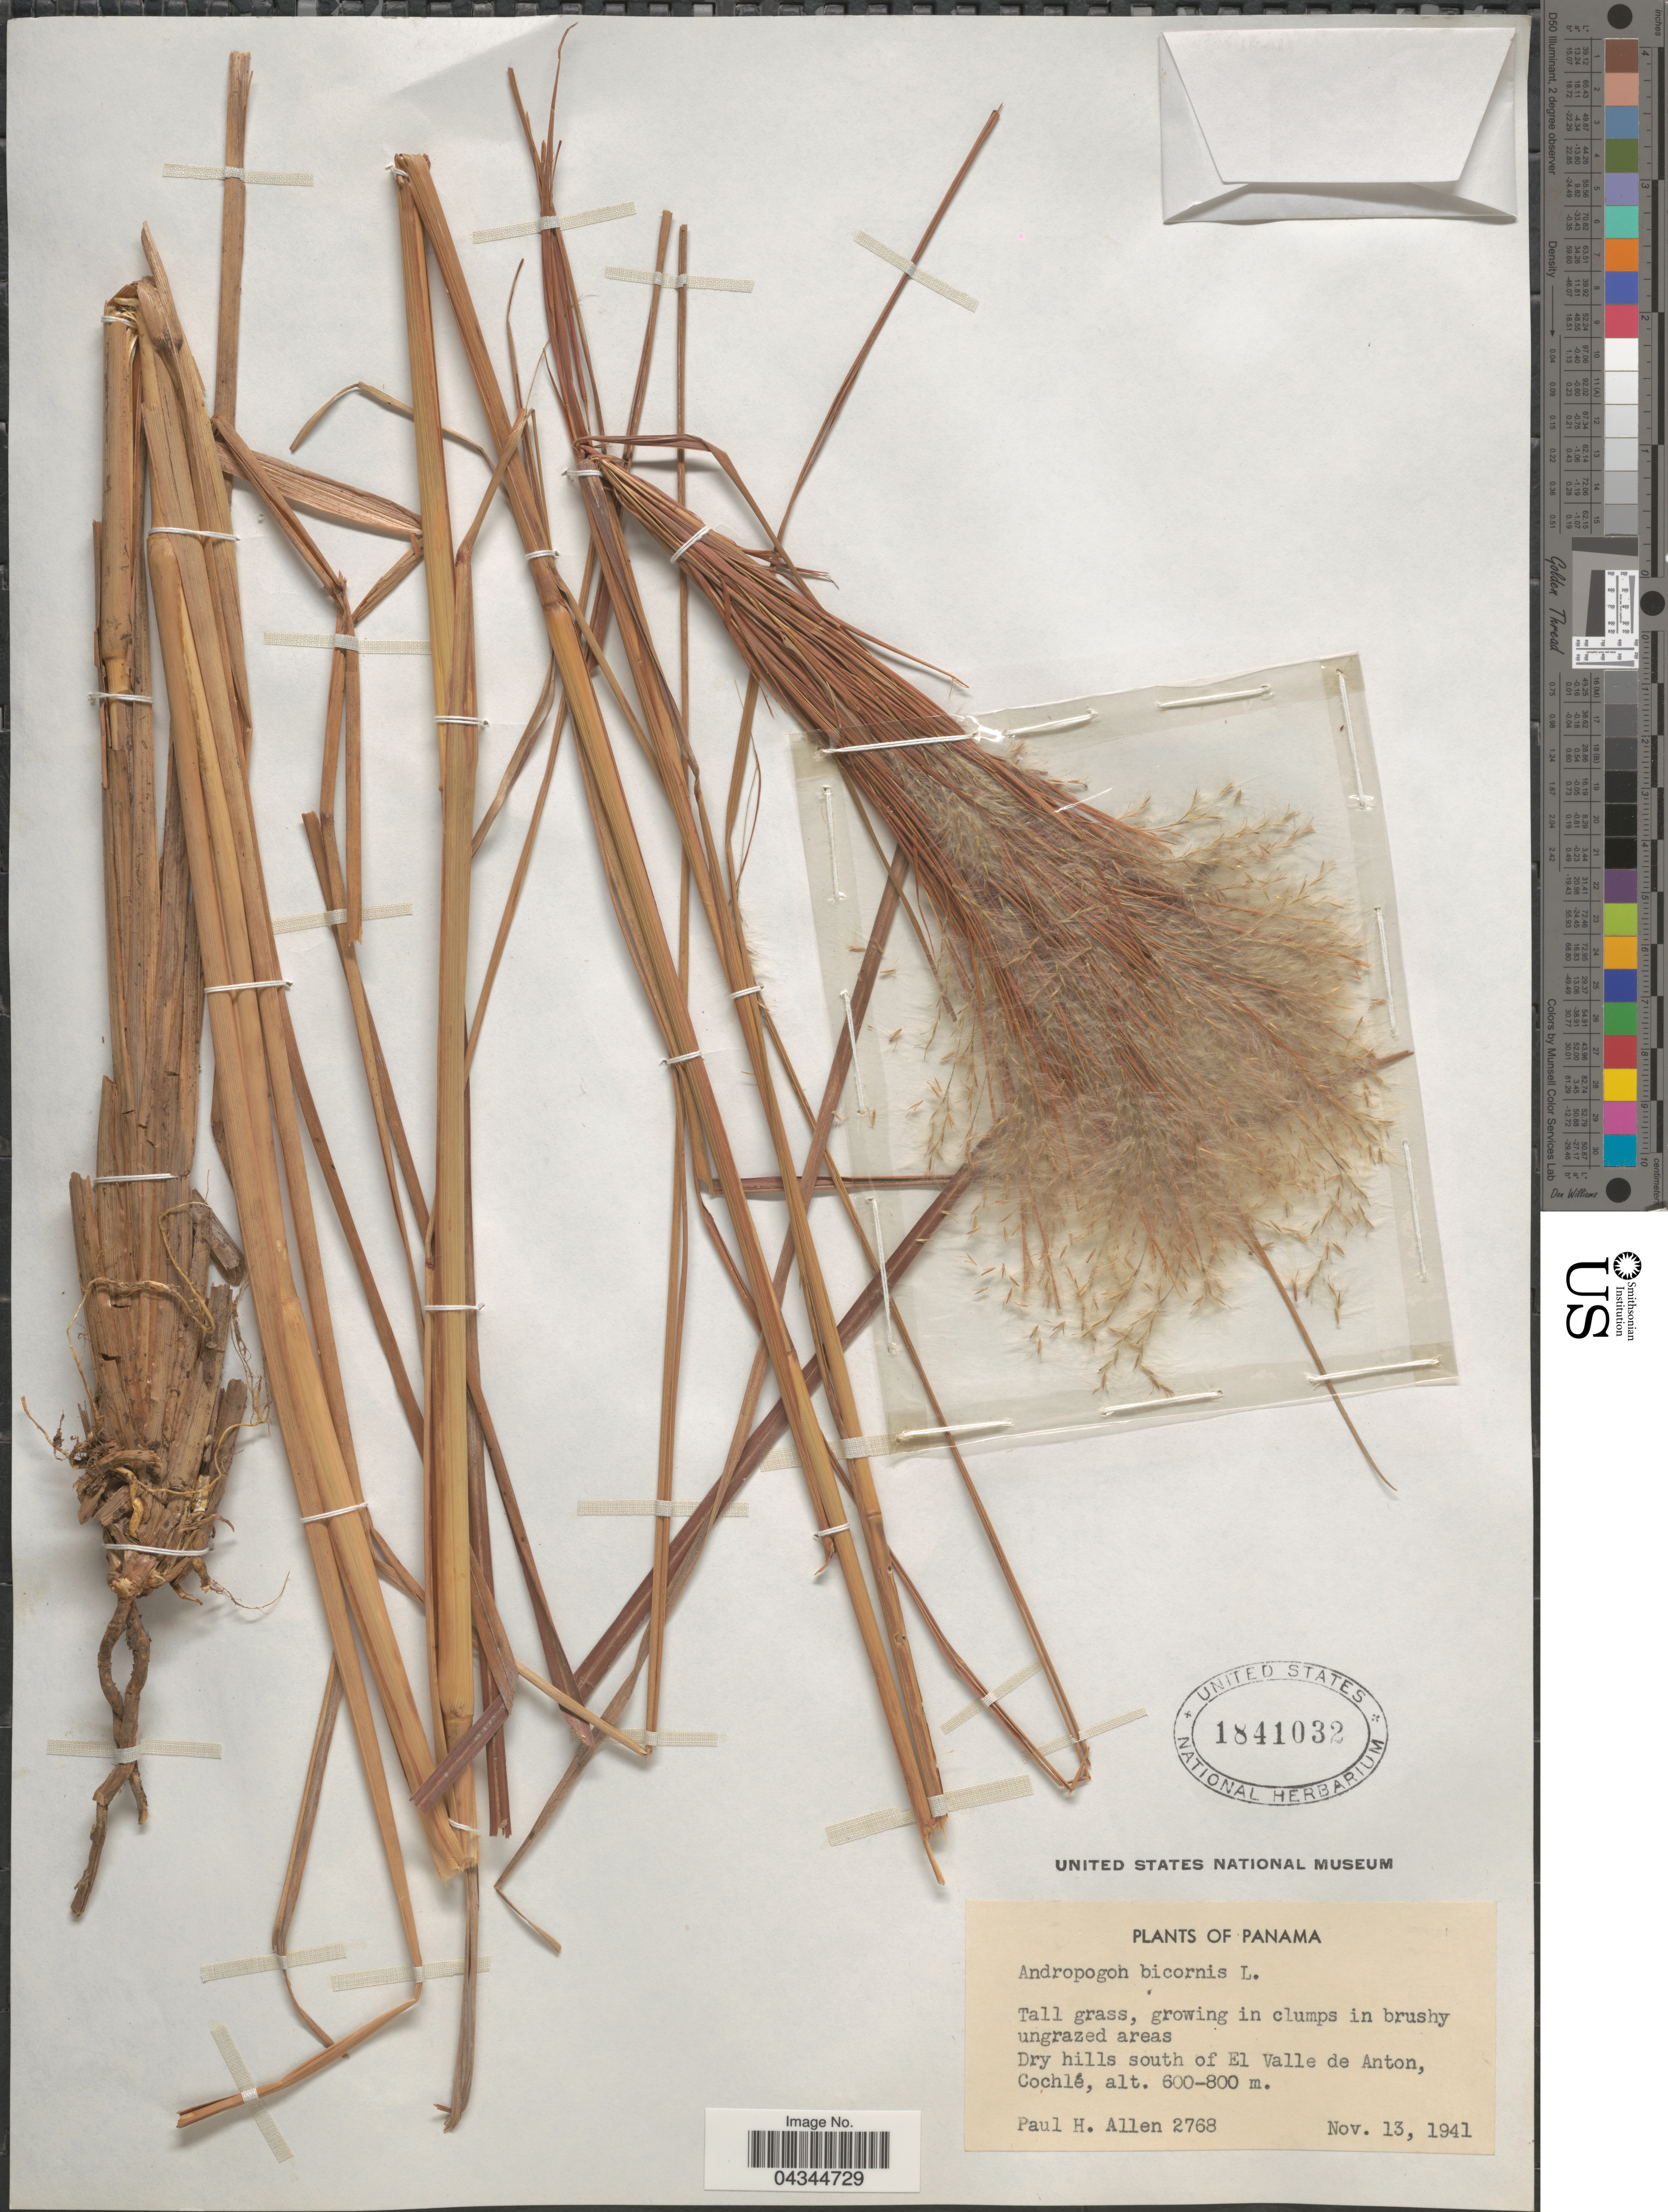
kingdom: Plantae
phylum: Tracheophyta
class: Liliopsida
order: Poales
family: Poaceae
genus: Andropogon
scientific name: Andropogon bicornis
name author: L.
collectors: P. H. Allen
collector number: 2768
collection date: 1941-11-13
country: Panama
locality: In clumps in brushy ungrazed areas. Dry hills south of El Valle de Anton, Cochlé.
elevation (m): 600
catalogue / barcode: US 1841032